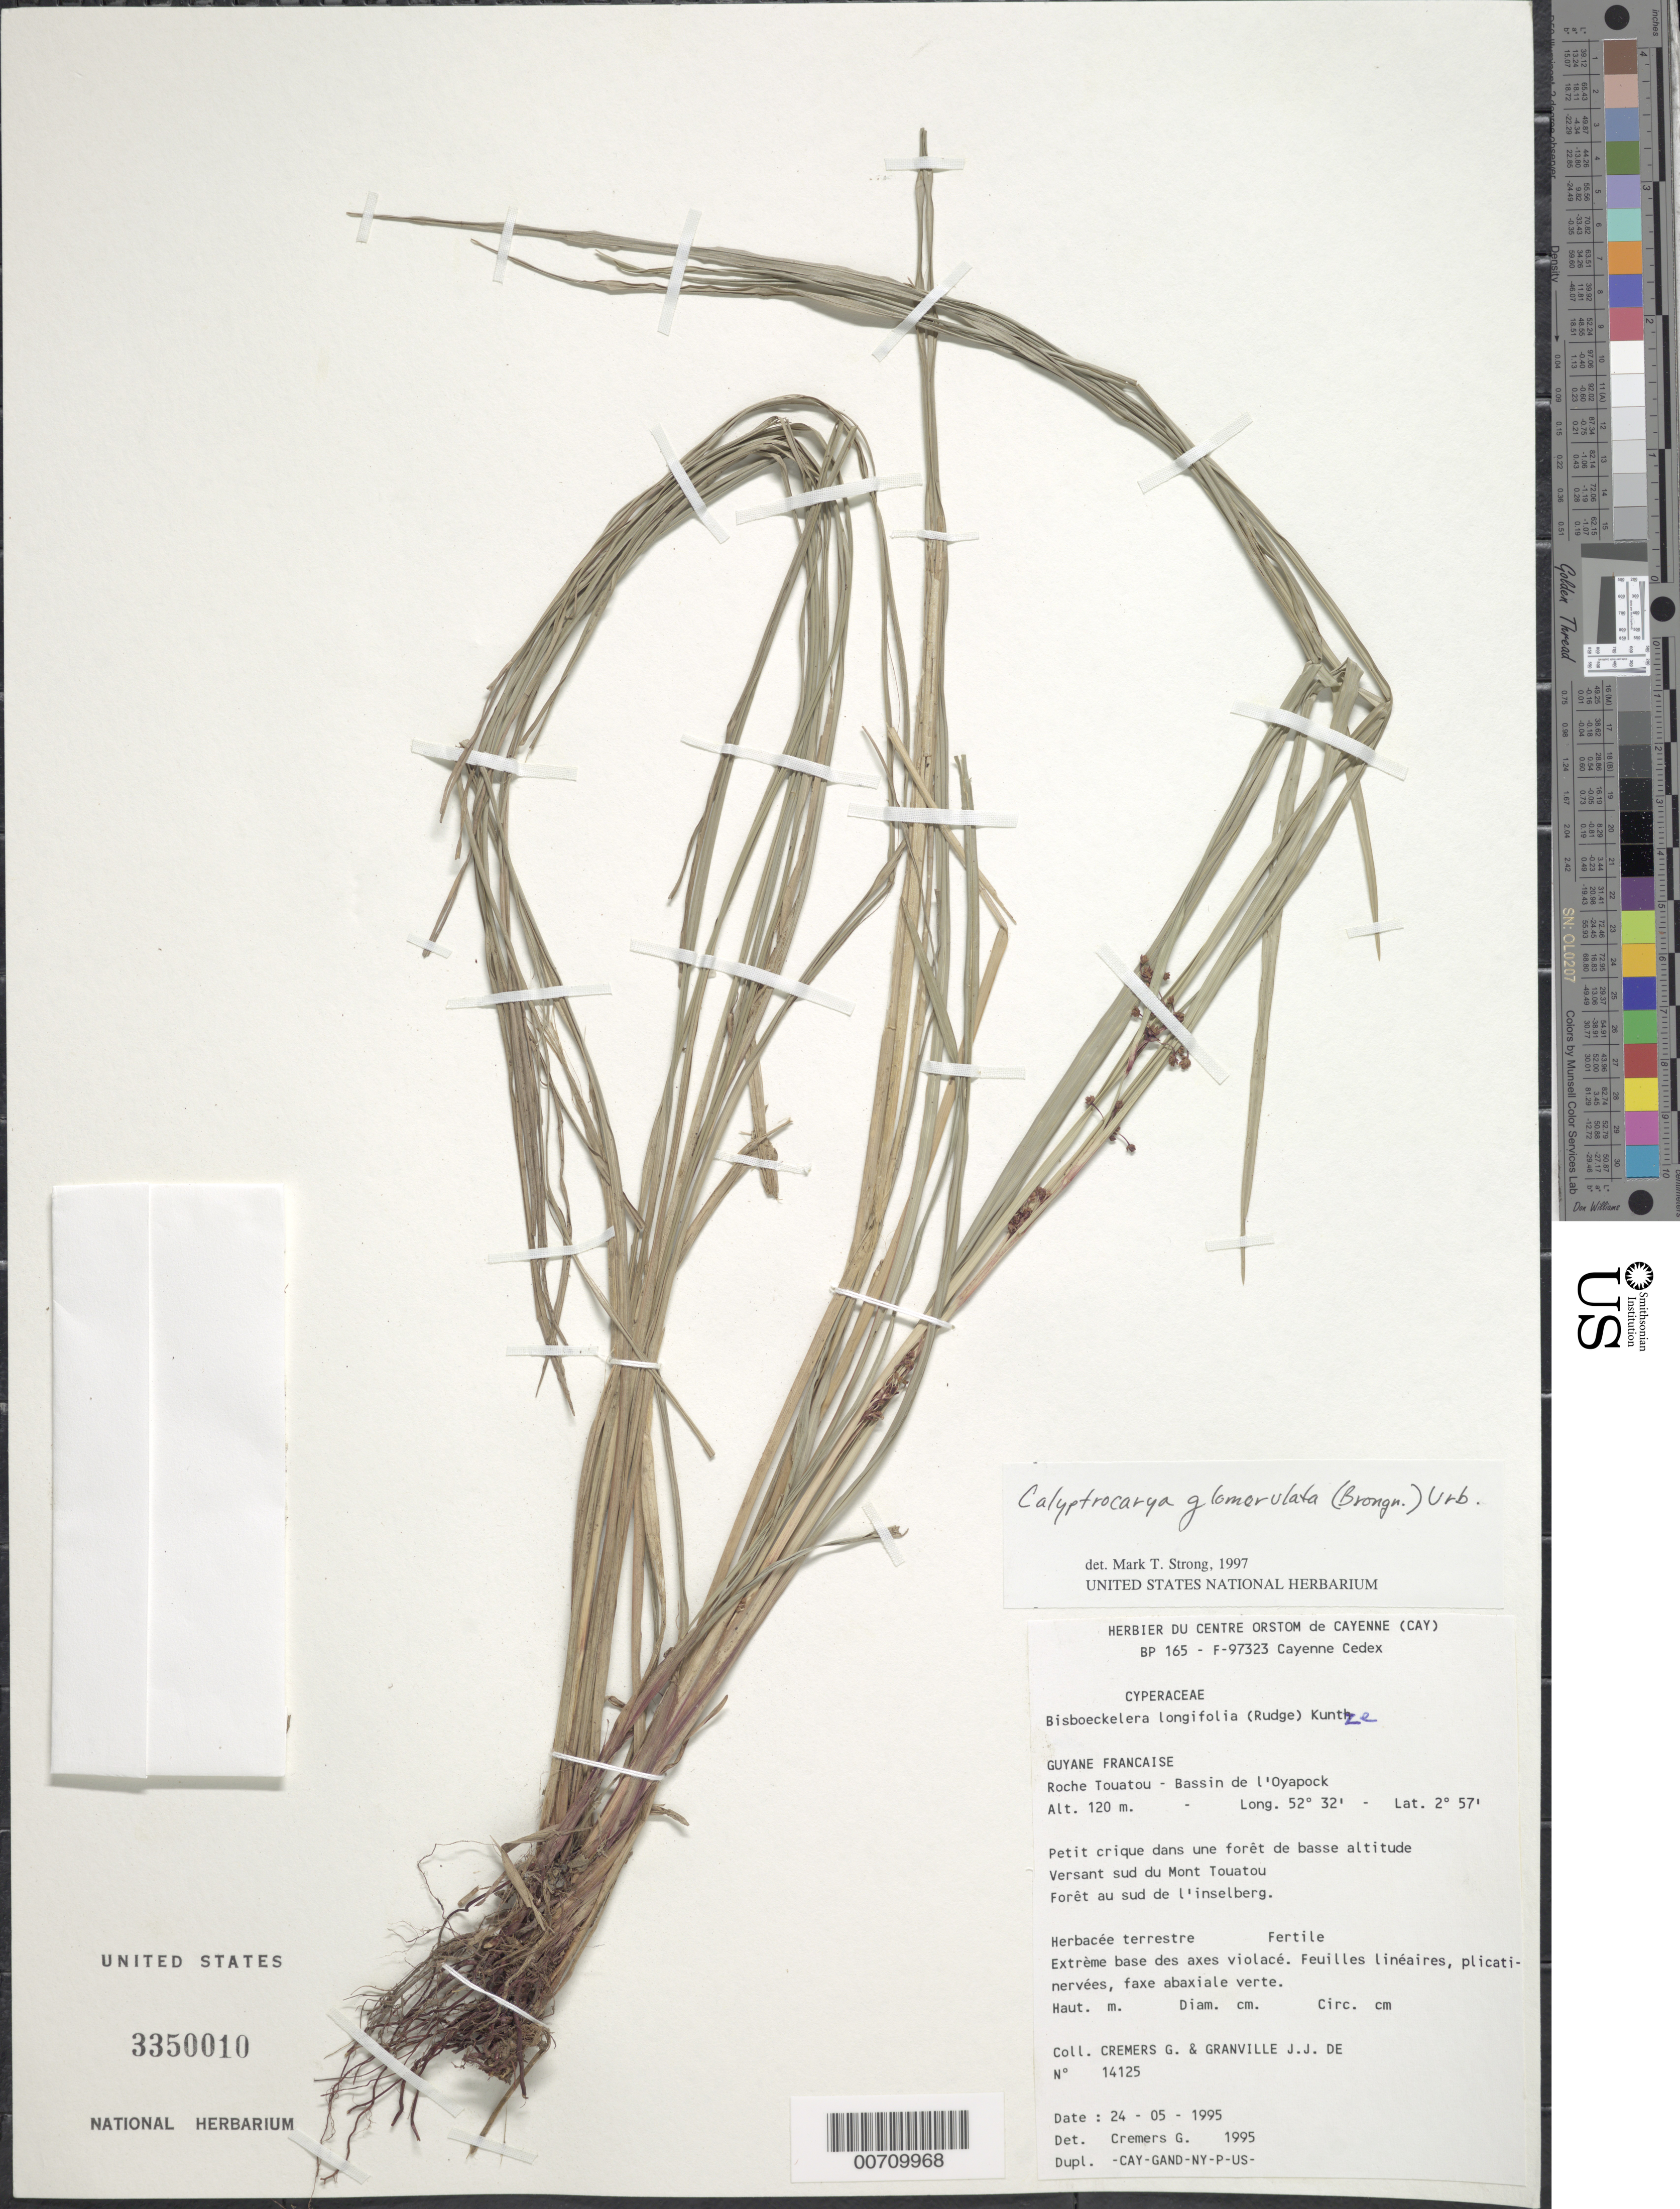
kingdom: Plantae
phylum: Tracheophyta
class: Liliopsida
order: Poales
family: Cyperaceae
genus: Calyptrocarya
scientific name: Calyptrocarya glomerulata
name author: (Brongn.) Urb.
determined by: Strong, M. T., (US), Smithsonian Institution - National Museum of Natural History (UNITED STATES)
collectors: G. Cremers & J.-J. de Granville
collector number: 14125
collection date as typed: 24-May-95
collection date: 1995-05-24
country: French Guiana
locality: Roche Touatou, Bassin de l'Oyapock, versant sud du Mont Touatou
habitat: Small creek in low forest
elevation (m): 120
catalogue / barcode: US 3350010